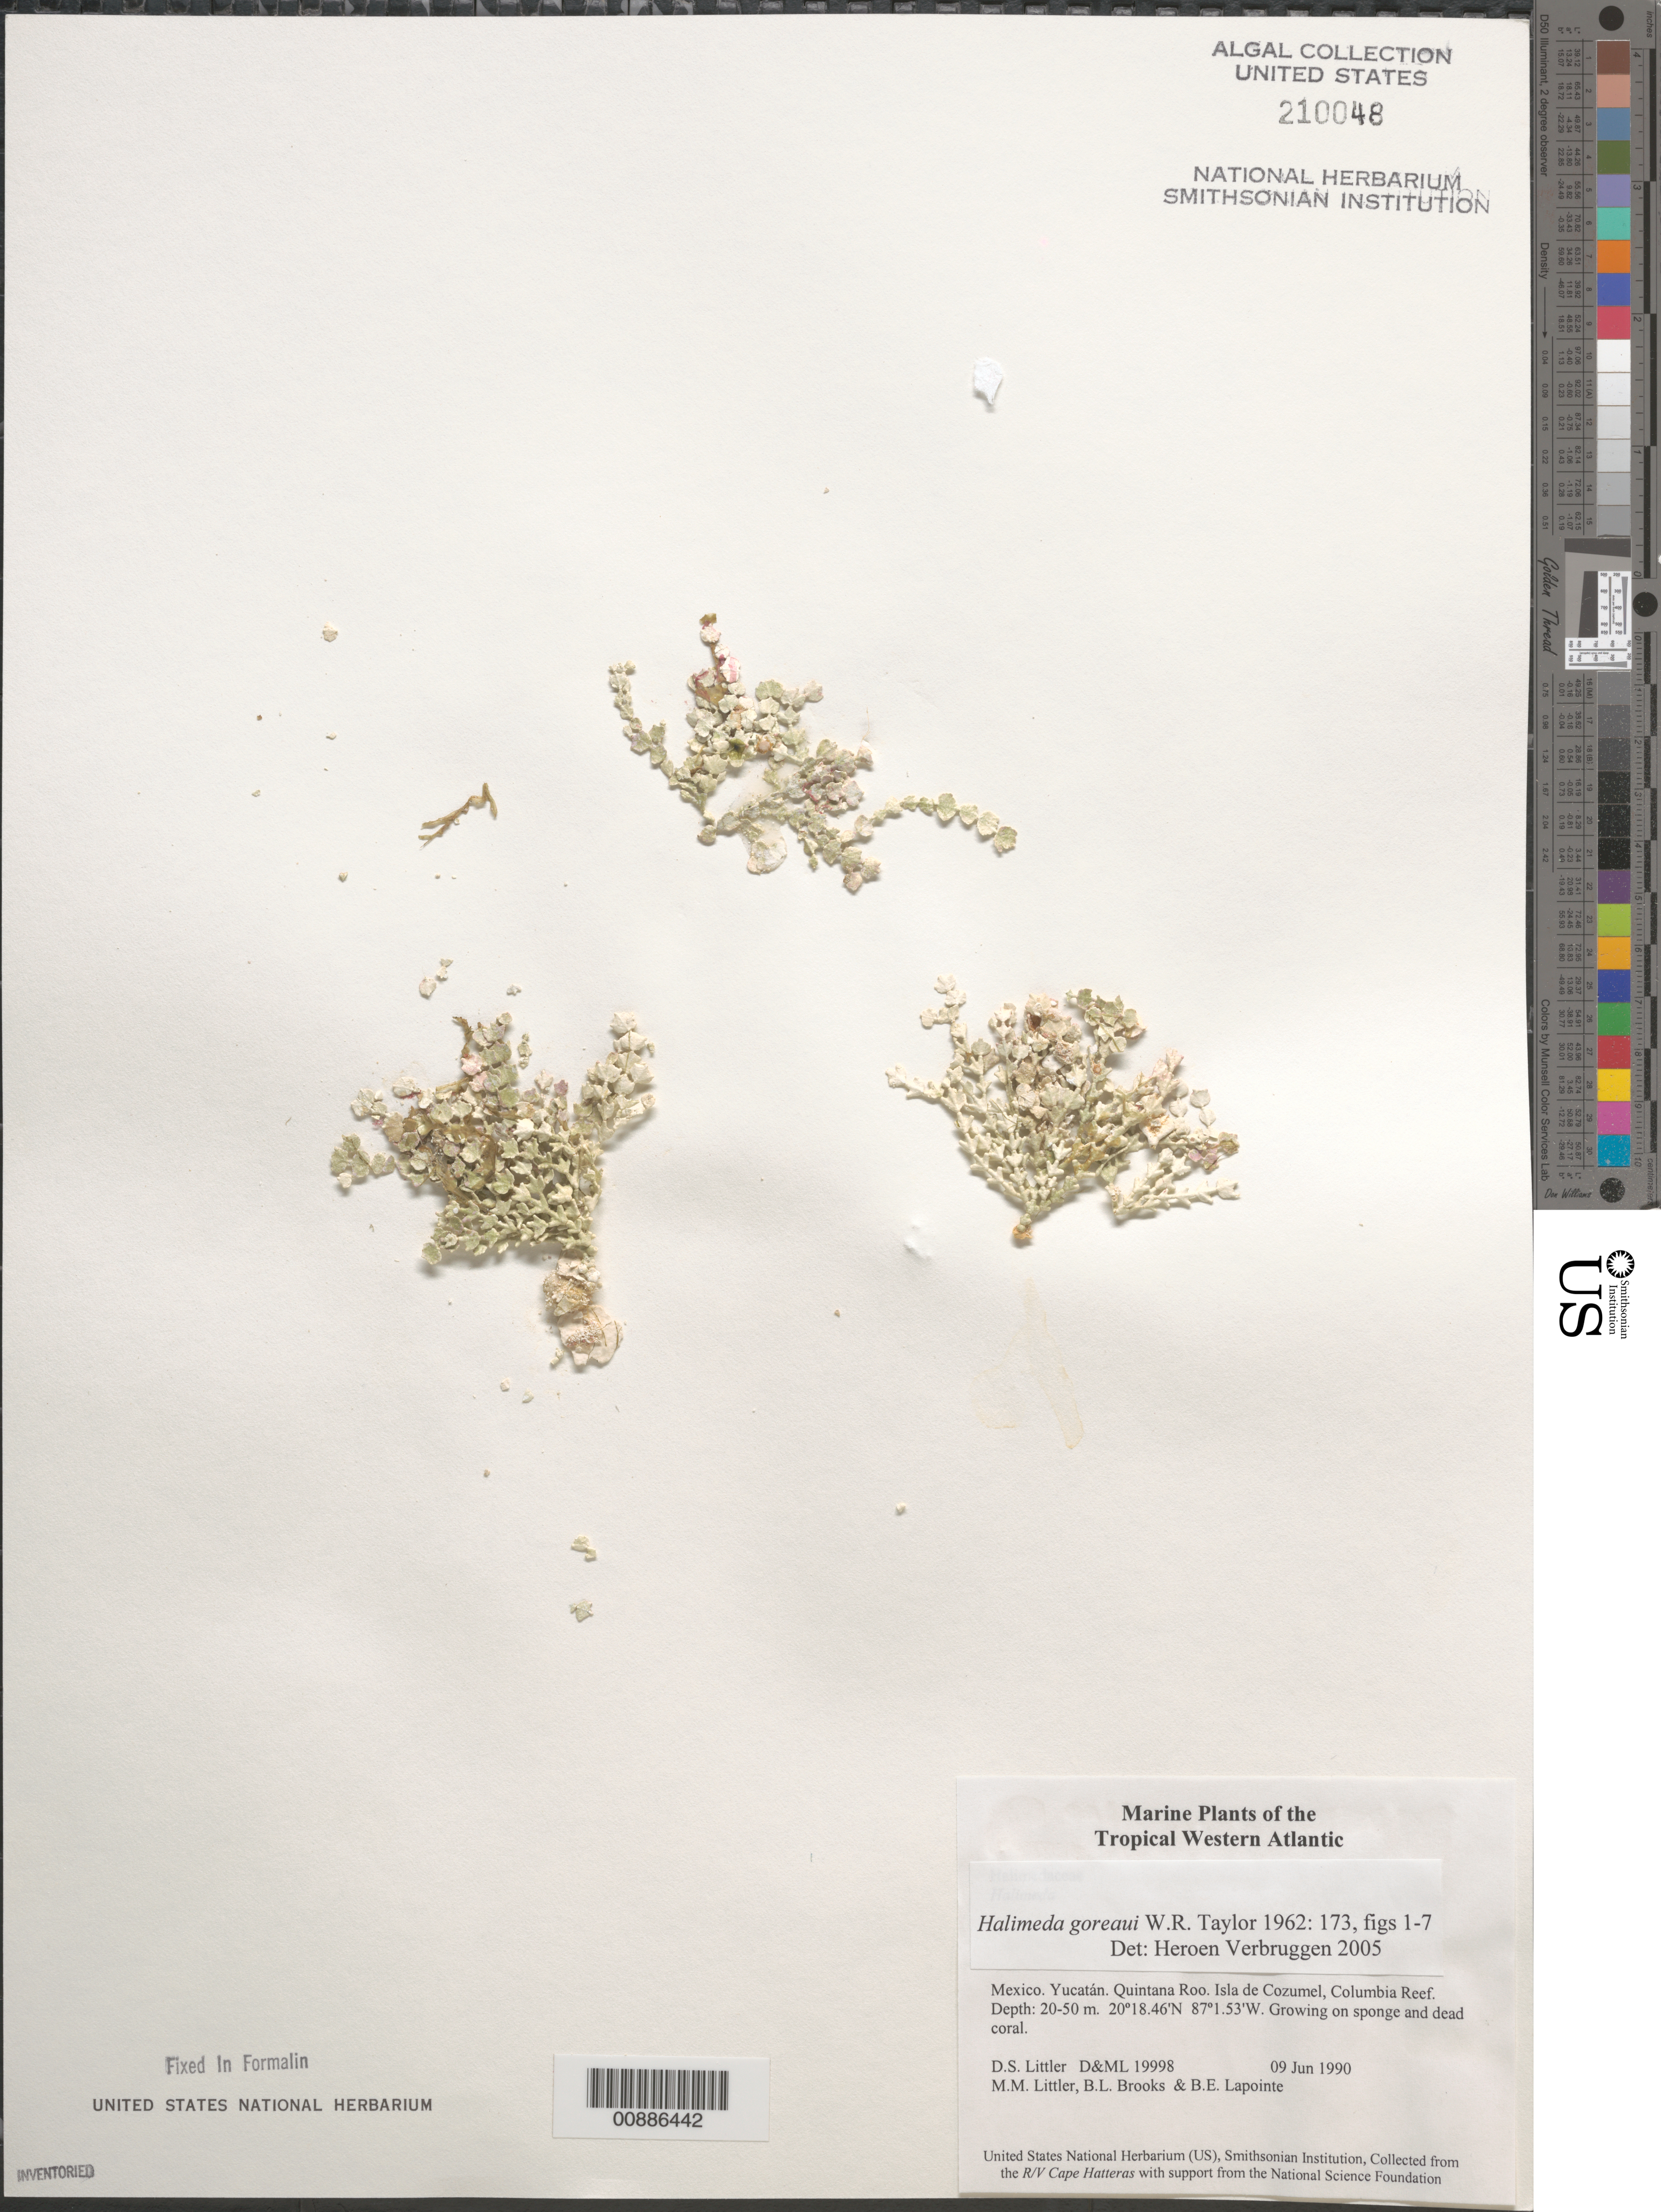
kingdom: Plantae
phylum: Chlorophyta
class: Ulvophyceae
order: Bryopsidales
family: Halimedaceae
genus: Halimeda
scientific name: Halimeda goreaui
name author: W.R. Taylor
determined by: Verbruggen, H.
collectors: D. S. Littler, M. M. Littler, B. Brooks & B. Lapointe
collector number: D&ML 19998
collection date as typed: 09 Jun 1990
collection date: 1990-06-09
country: Mexico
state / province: Quintana Roo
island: Isla Cozumel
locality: Columbia Reef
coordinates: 20 18.46'N, 87 1.53'W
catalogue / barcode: US 210048